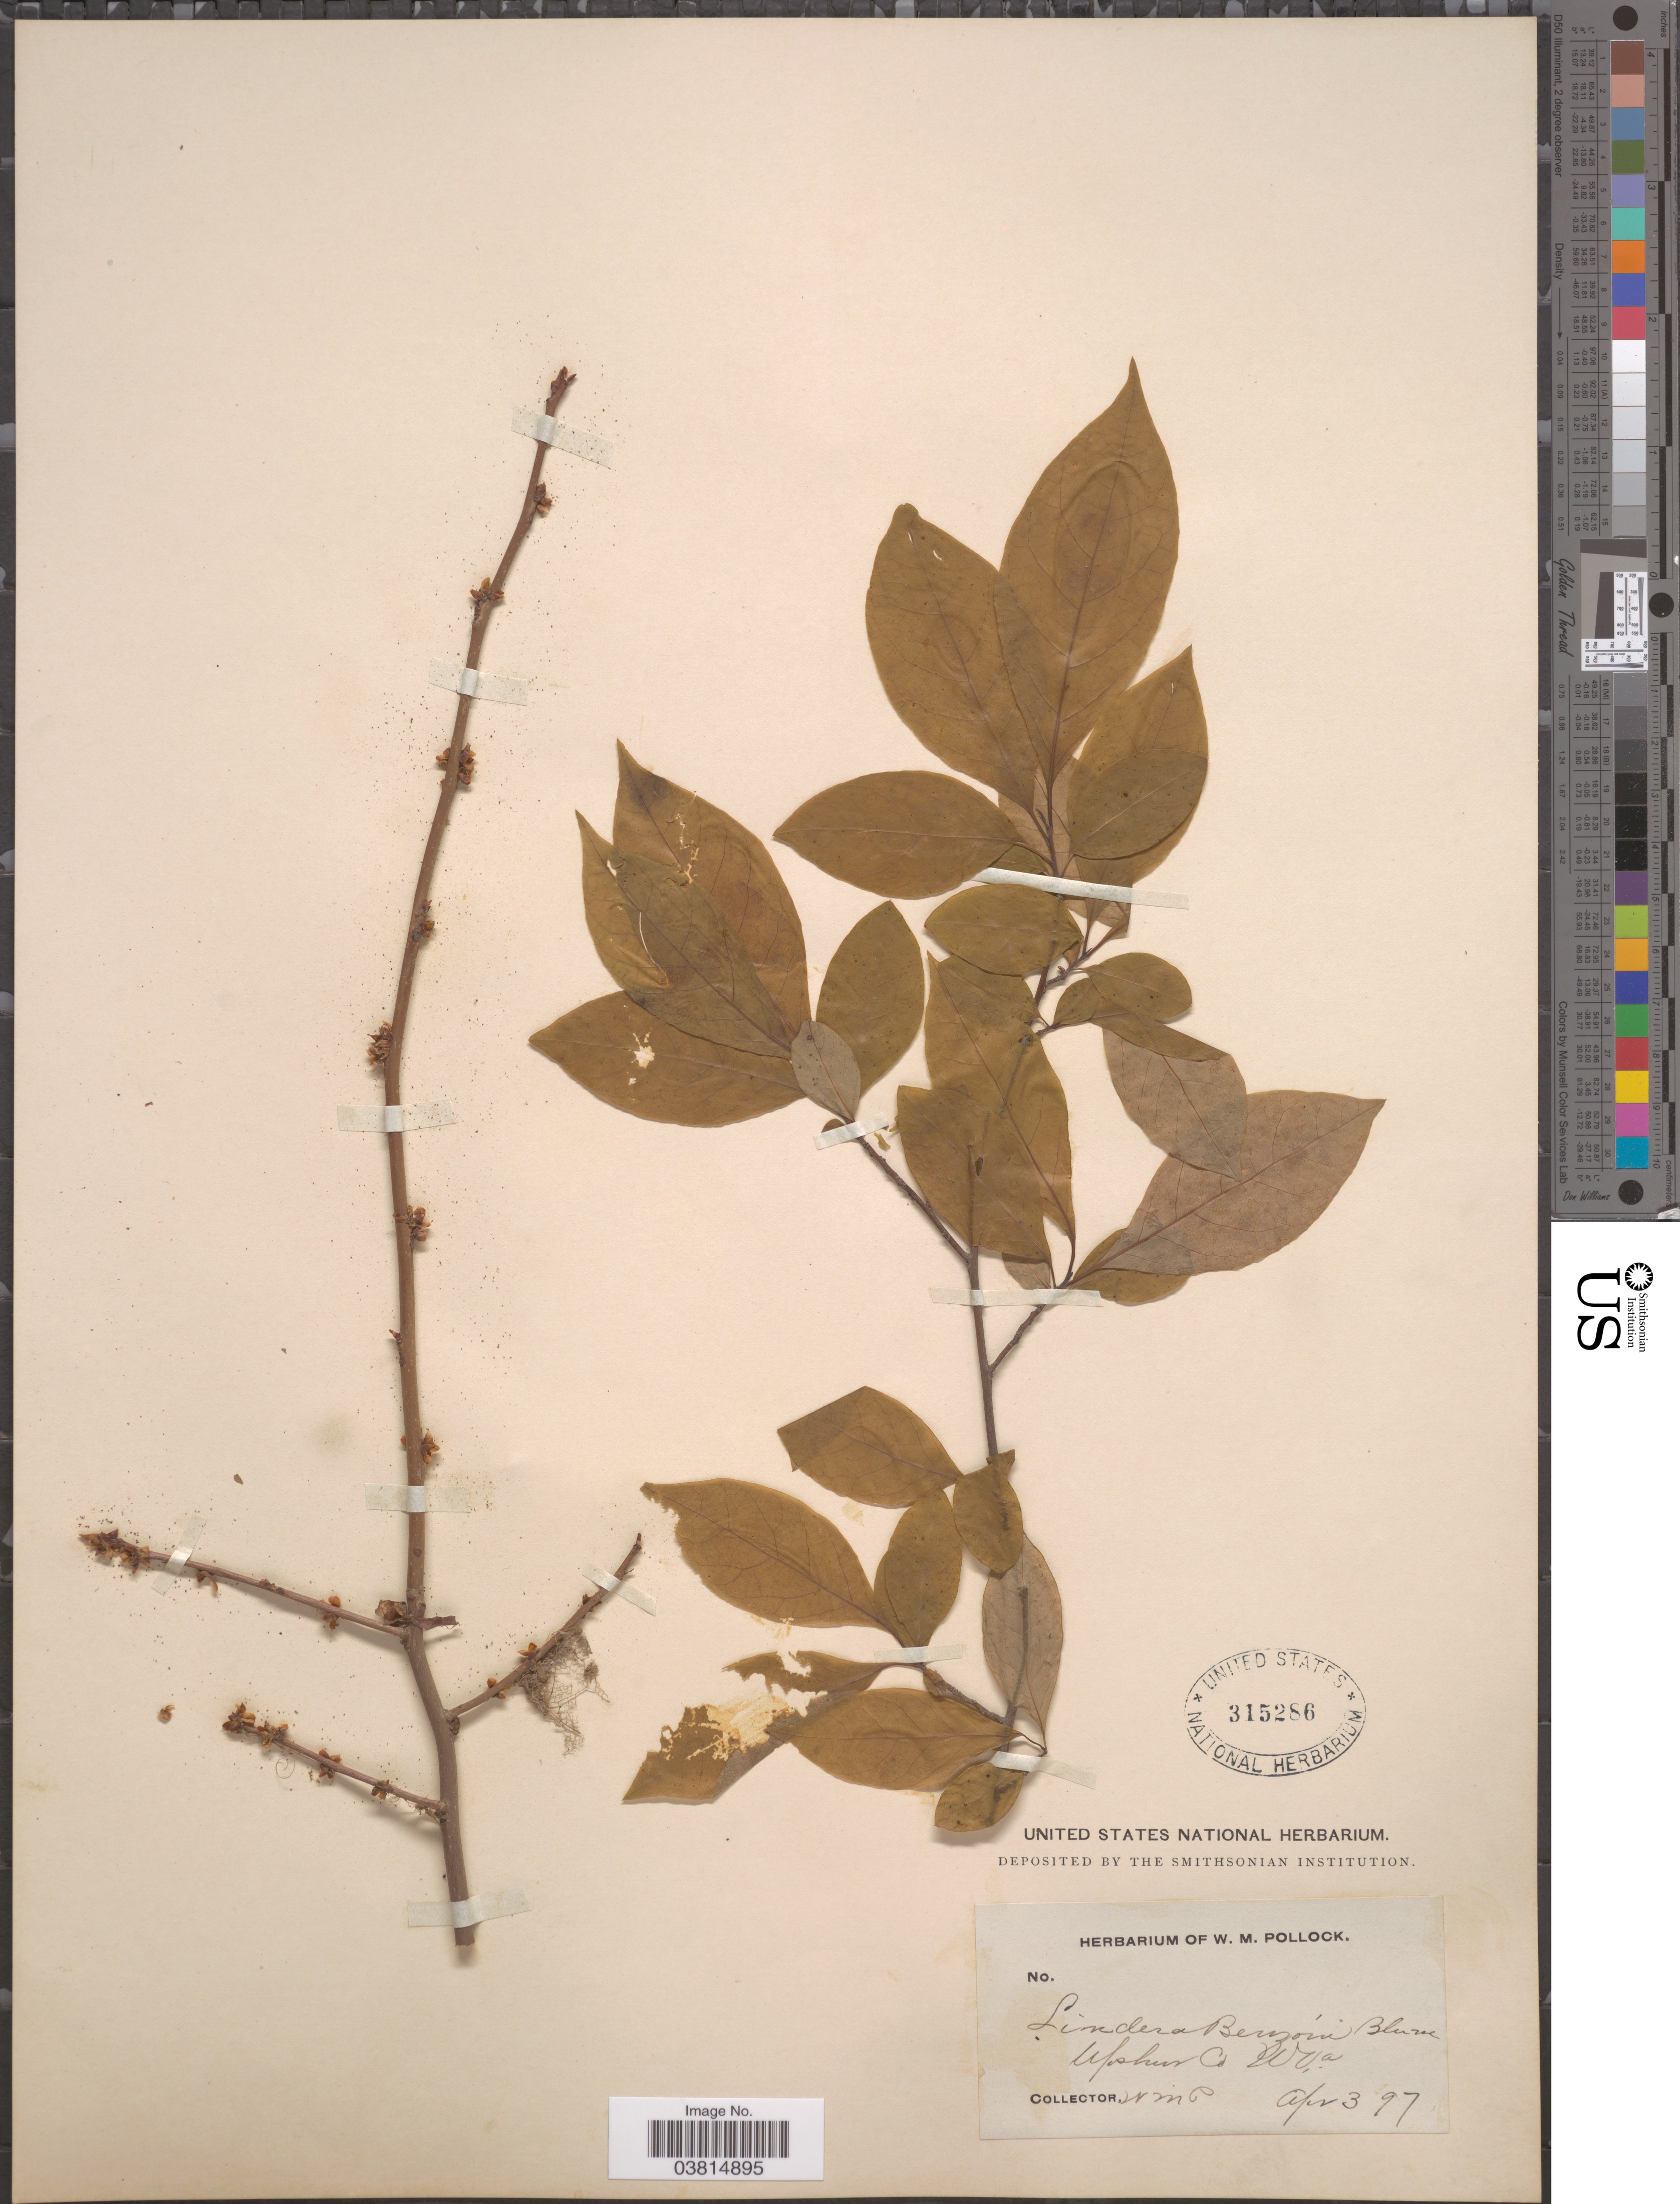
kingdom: Plantae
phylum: Tracheophyta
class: Magnoliopsida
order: Laurales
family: Lauraceae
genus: Lindera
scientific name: Lindera benzoin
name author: (L.) Blume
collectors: W. M. Pollock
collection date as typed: Transcribed d/m/y: 3/4/97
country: United States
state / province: West Virginia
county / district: Upshur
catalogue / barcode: US 315286